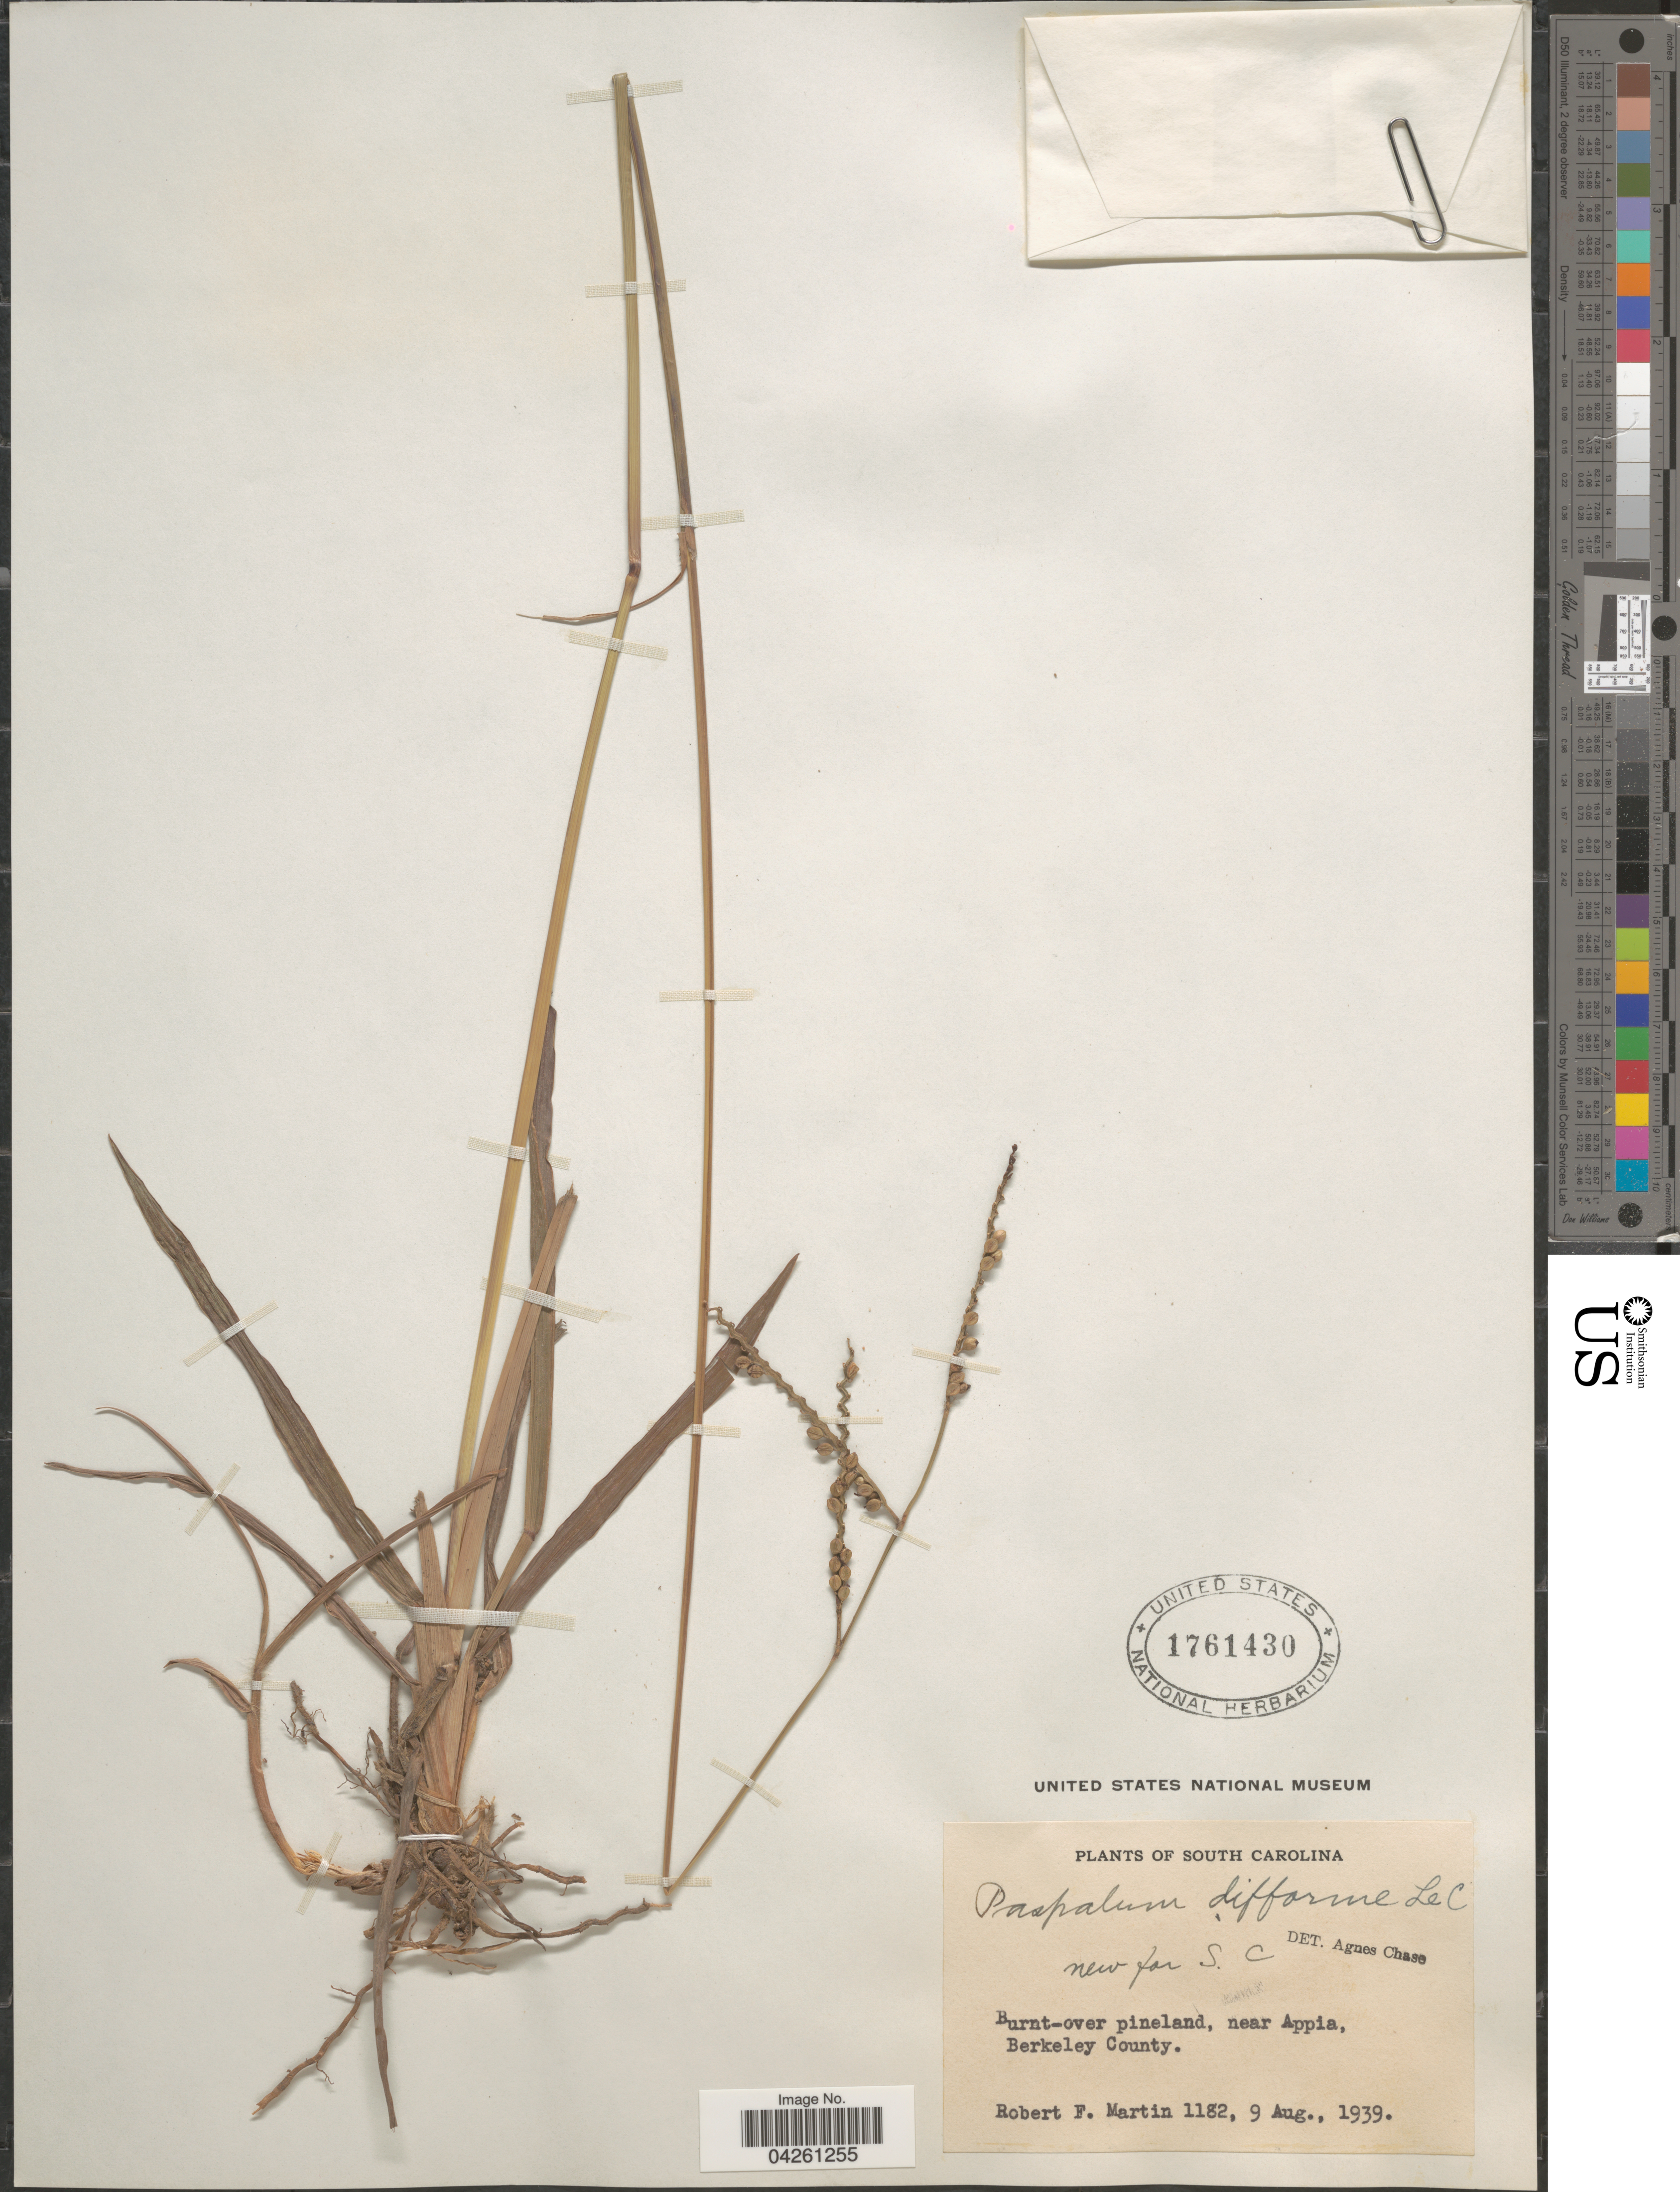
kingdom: Plantae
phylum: Tracheophyta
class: Liliopsida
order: Poales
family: Poaceae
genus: Paspalum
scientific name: Paspalum difforme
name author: Leconte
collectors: R. F. Martin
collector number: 1182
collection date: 1939-08-09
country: United States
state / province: South Carolina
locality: Burnt-over pineland, near Appia, Berkeley County.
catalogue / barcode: US 1761430